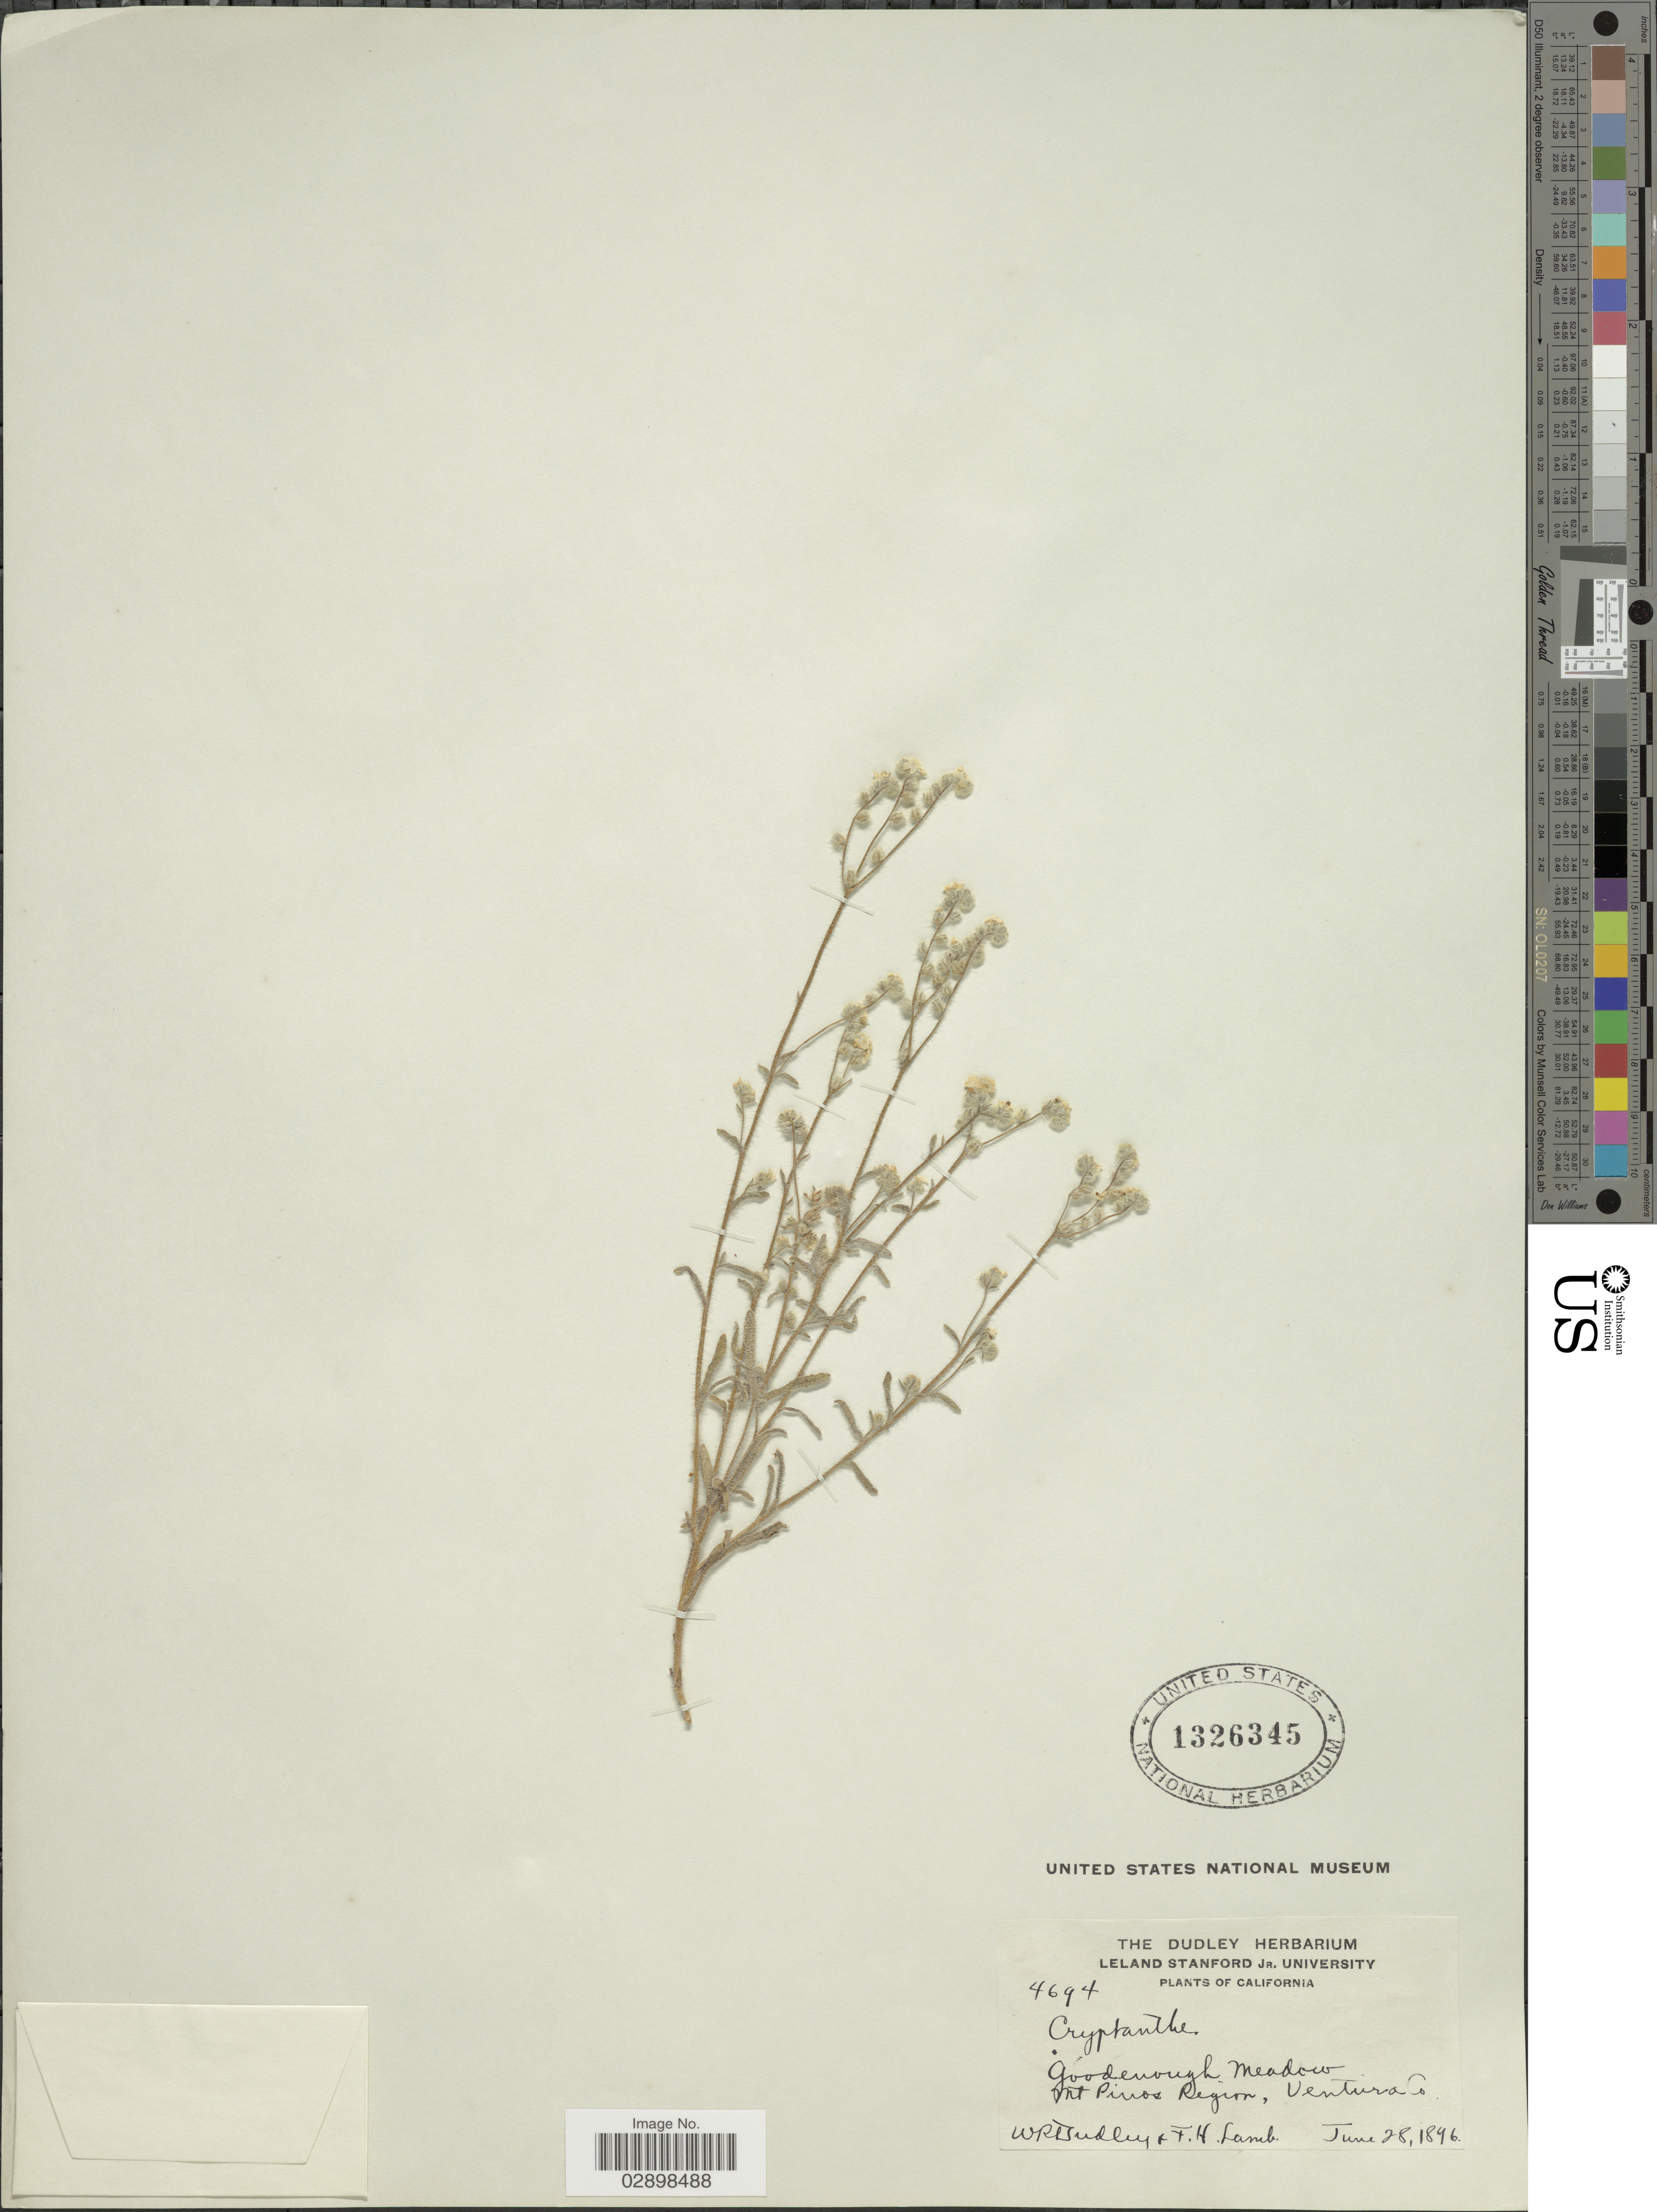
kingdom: Plantae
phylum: Tracheophyta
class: Magnoliopsida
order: Boraginales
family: Boraginaceae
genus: Cryptantha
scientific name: Cryptantha sp.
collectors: W. Dudley & F. H. Lamb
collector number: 4694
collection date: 1896-06-28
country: United States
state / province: California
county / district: Ventura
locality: Goodenough Meadow. Mt Pinos Region, Ventura Co.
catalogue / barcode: US 1326345